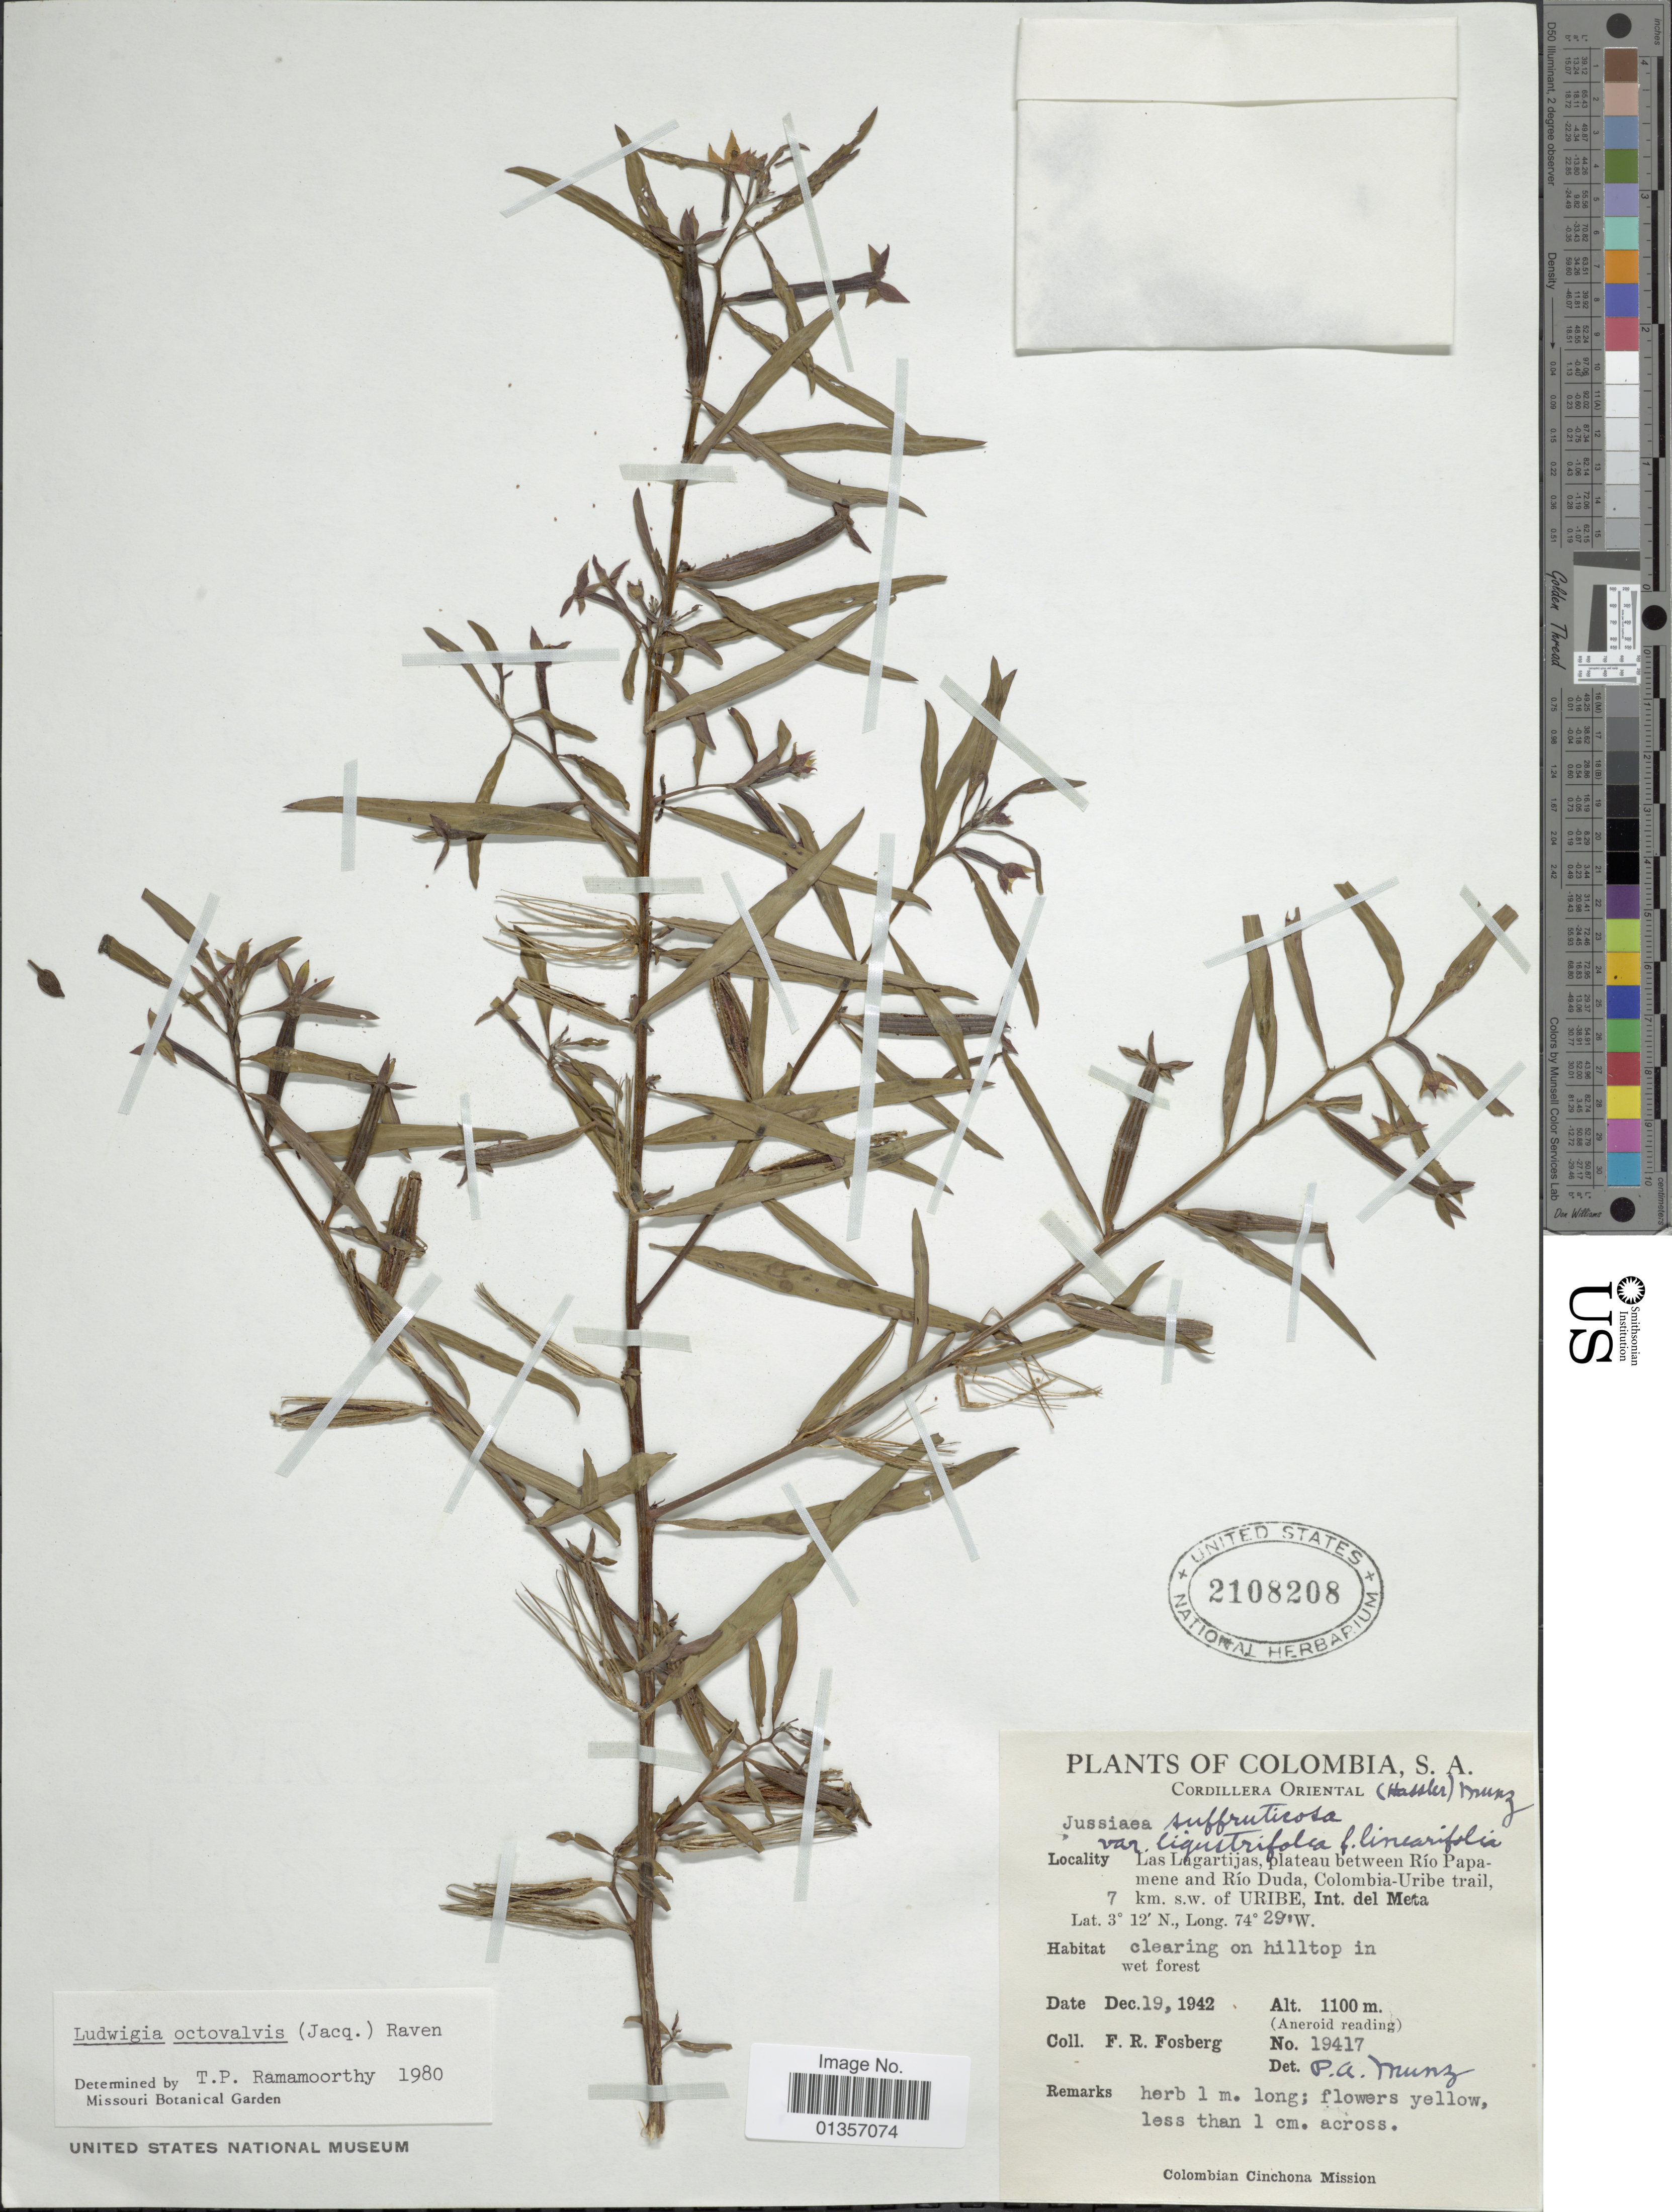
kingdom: Plantae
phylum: Tracheophyta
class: Magnoliopsida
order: Myrtales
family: Onagraceae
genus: Ludwigia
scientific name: Ludwigia octovalvis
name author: (Jacq.) P.H. Raven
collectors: F. R. Fosberg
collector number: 19417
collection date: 1942-12-19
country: Colombia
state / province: Meta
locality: Cordillera Oriental. Las Lagartijas, plateau between Río Papamene and Río Duda, Colombia-Uribe trail, 7 km. s.w. of Uribe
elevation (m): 1100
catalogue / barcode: US 2108208